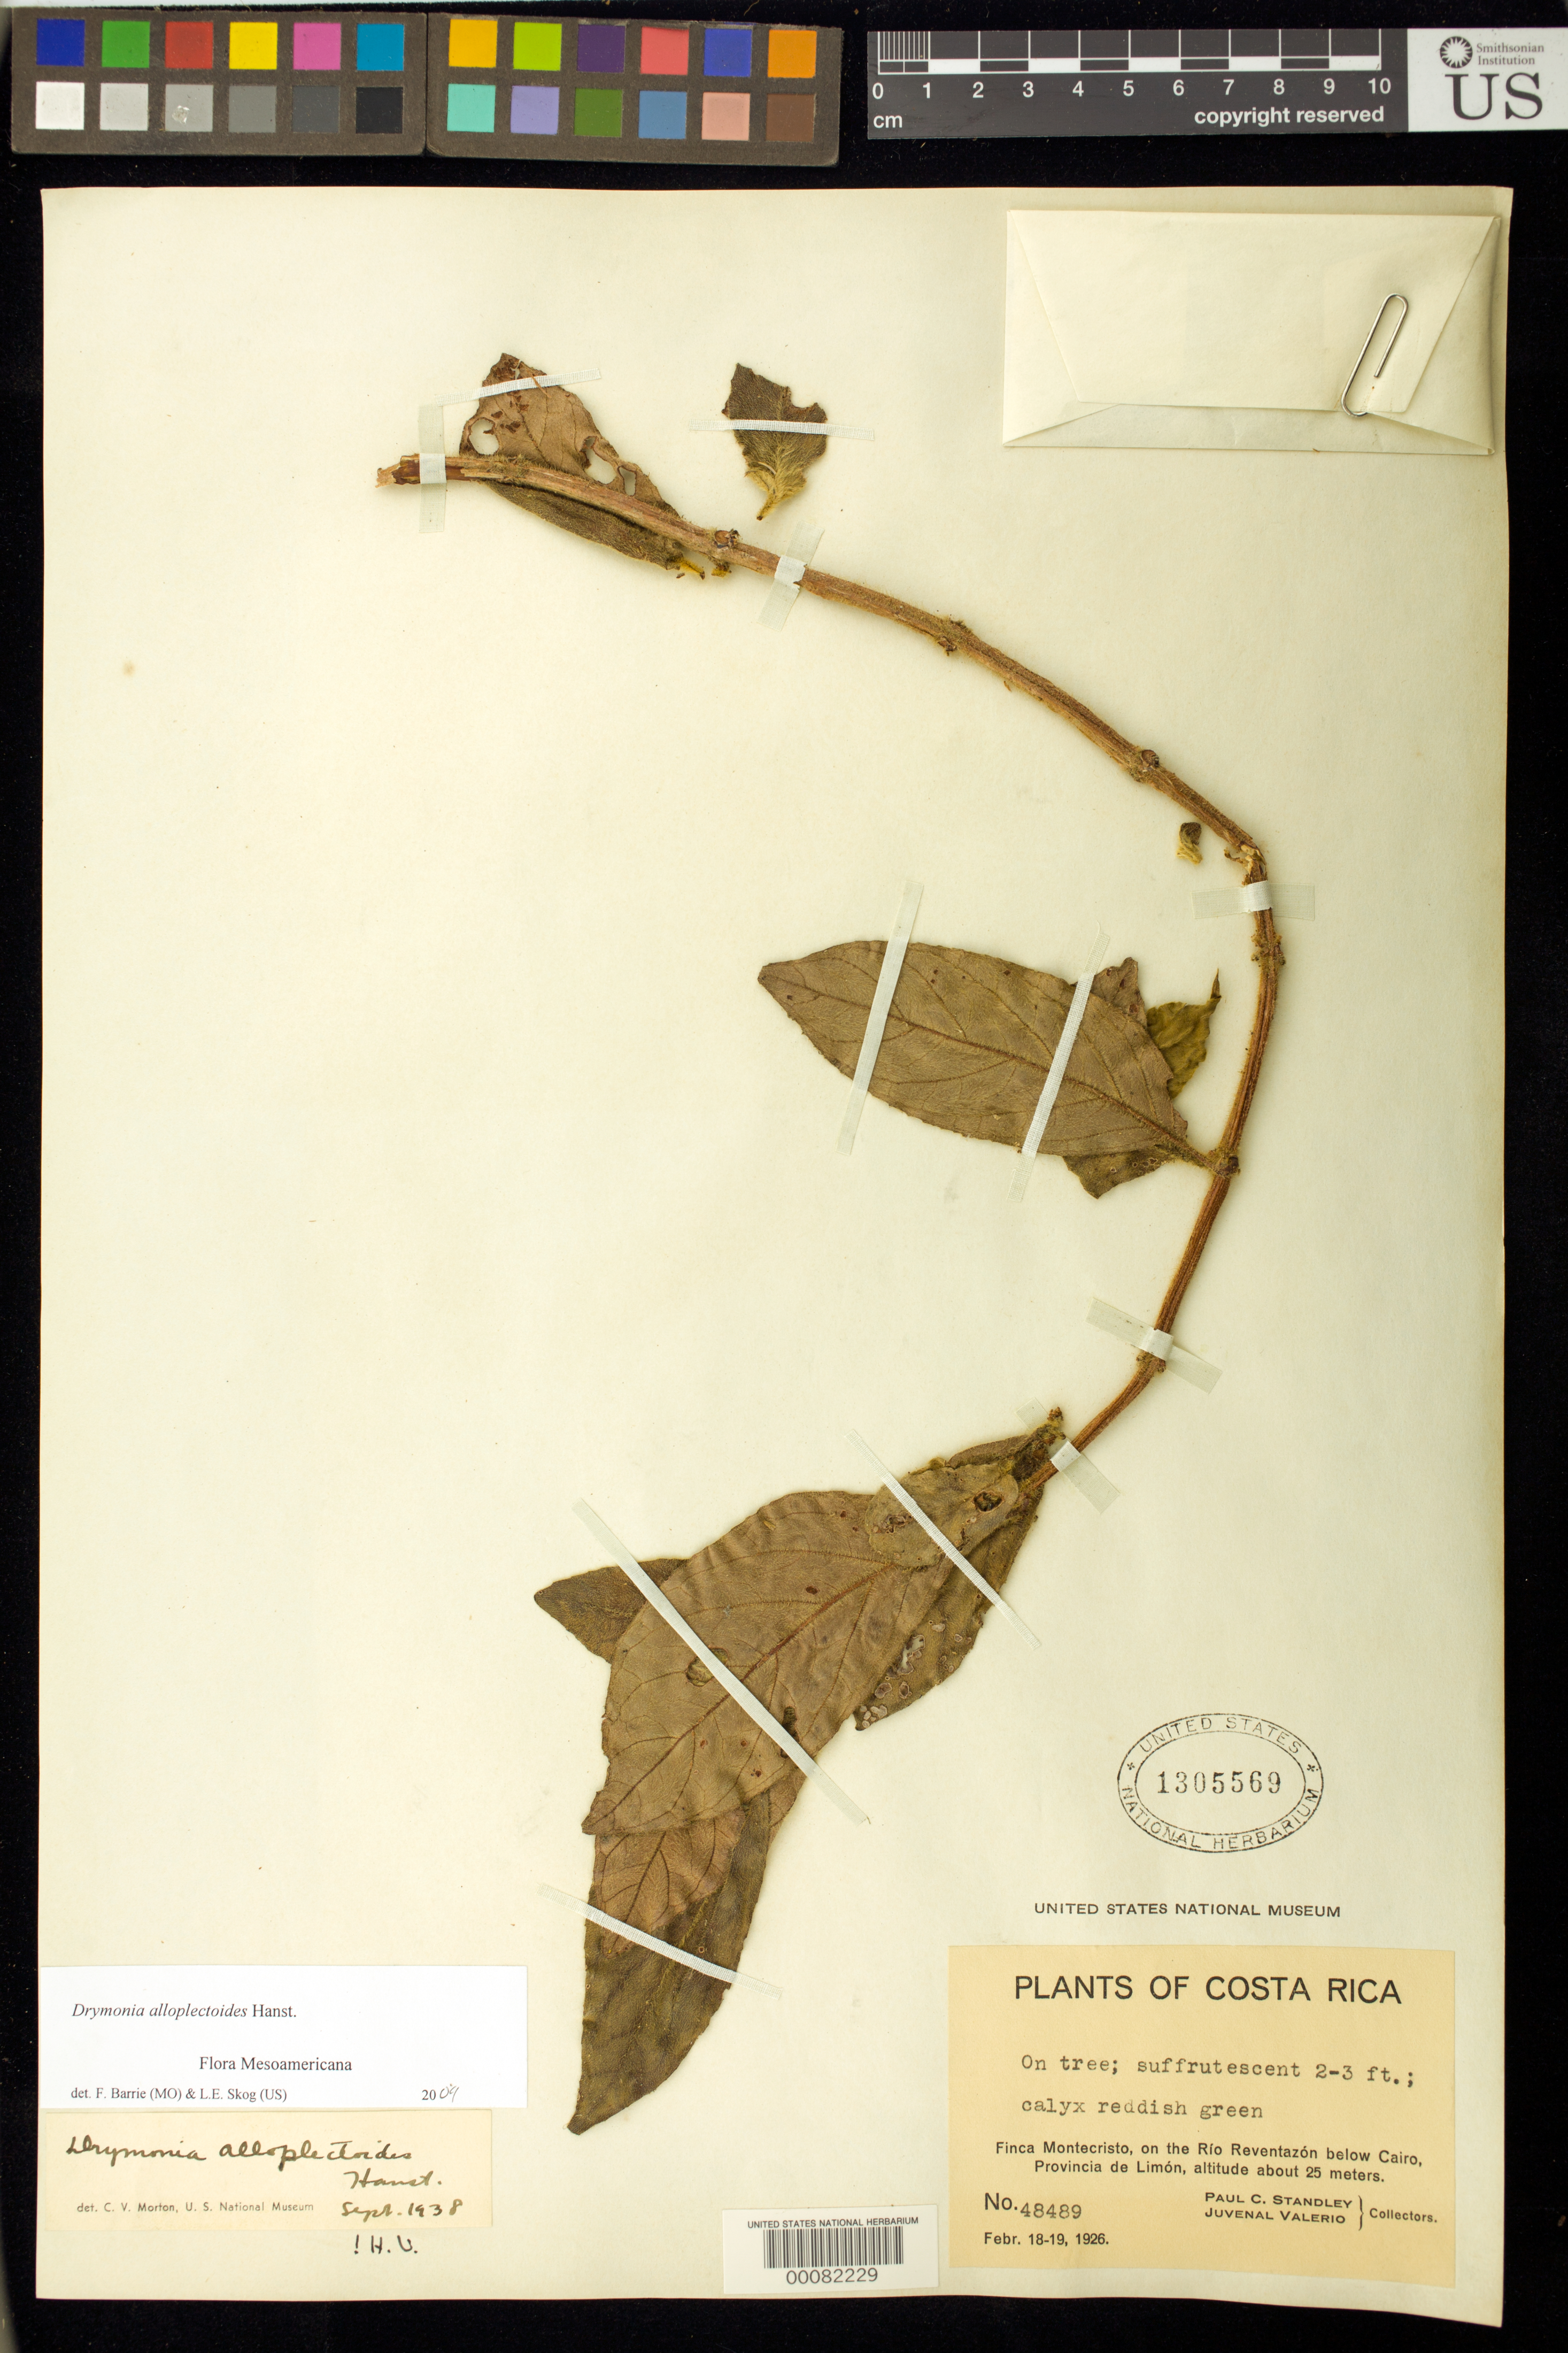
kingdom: Plantae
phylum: Tracheophyta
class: Magnoliopsida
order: Lamiales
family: Gesneriaceae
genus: Drymonia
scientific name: Drymonia alloplectoides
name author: Hanst.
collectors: P. C. Standley & J. Valerio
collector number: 48489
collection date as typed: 18-19 Feb 1926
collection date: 1926-02-18/1926-02-19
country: Costa Rica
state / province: Limón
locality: Finca Montecristo, on the Rio Reventazon below Cairo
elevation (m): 25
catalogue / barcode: US 1305569